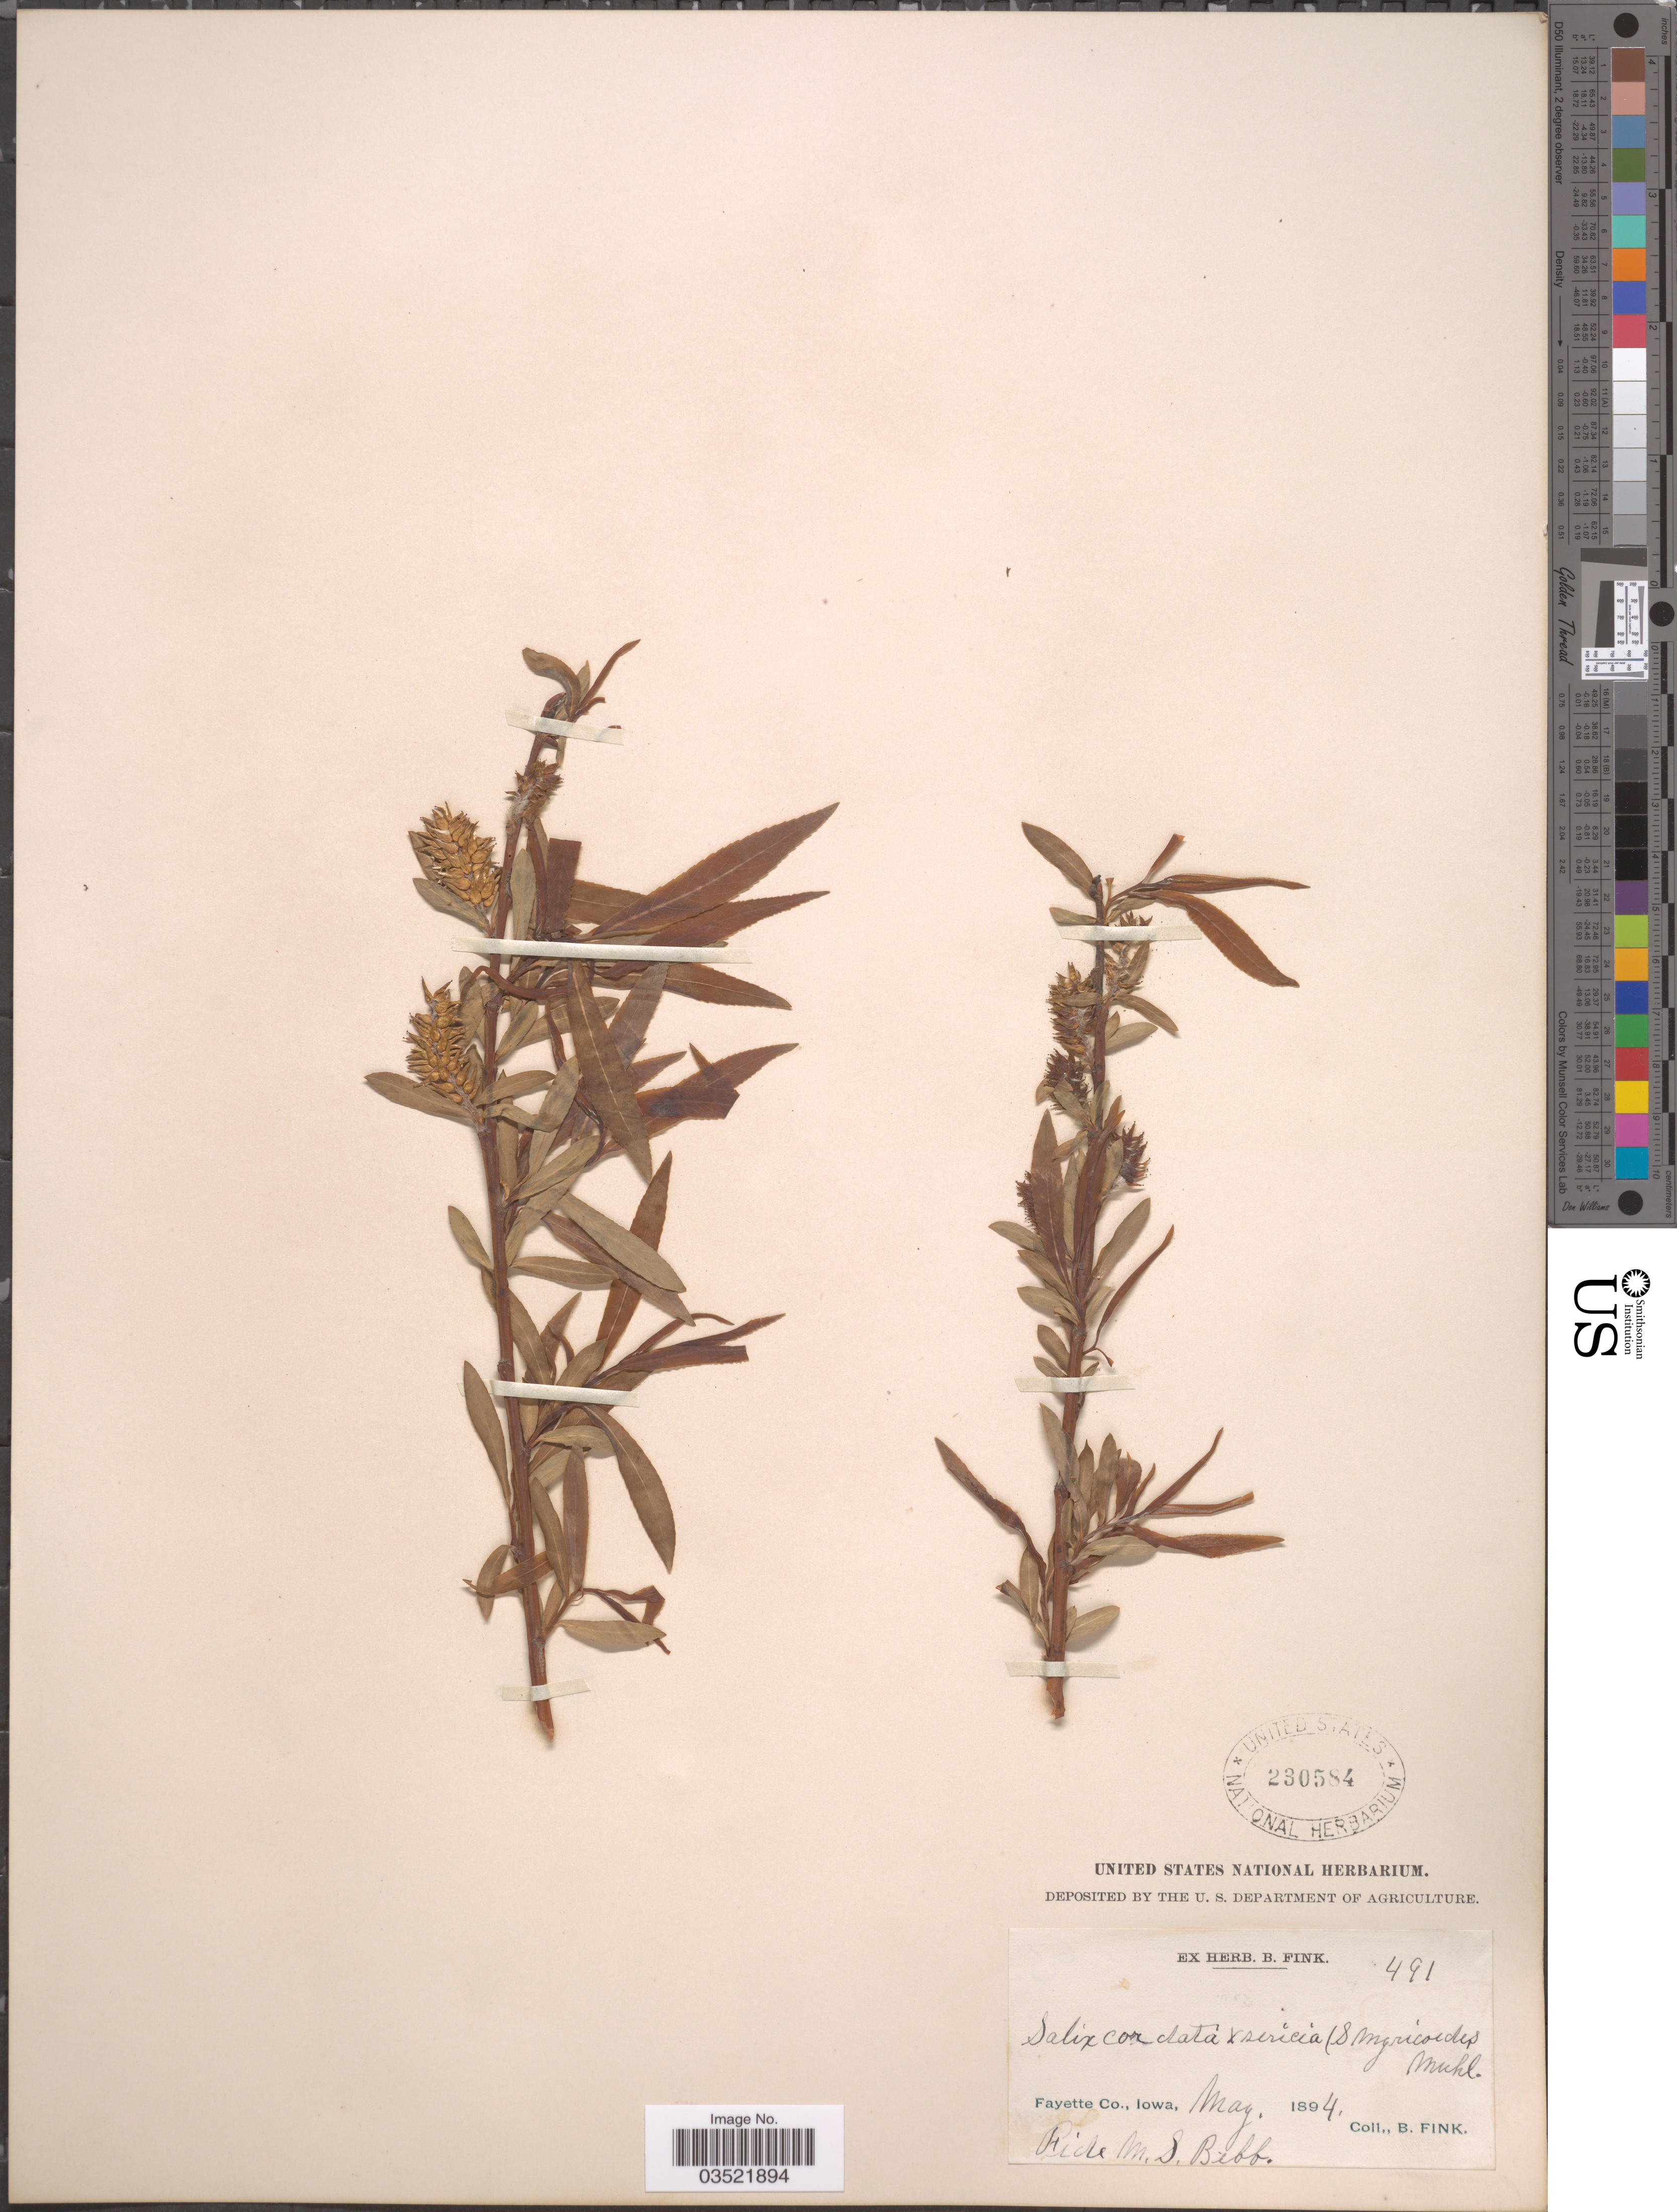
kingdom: Plantae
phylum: Tracheophyta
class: Magnoliopsida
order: Malpighiales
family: Salicaceae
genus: Salix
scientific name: Salix cordata x S. sericea Marshall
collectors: B. Fink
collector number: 491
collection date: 1894-05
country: United States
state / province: Iowa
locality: Fayette Co.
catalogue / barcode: US 230584